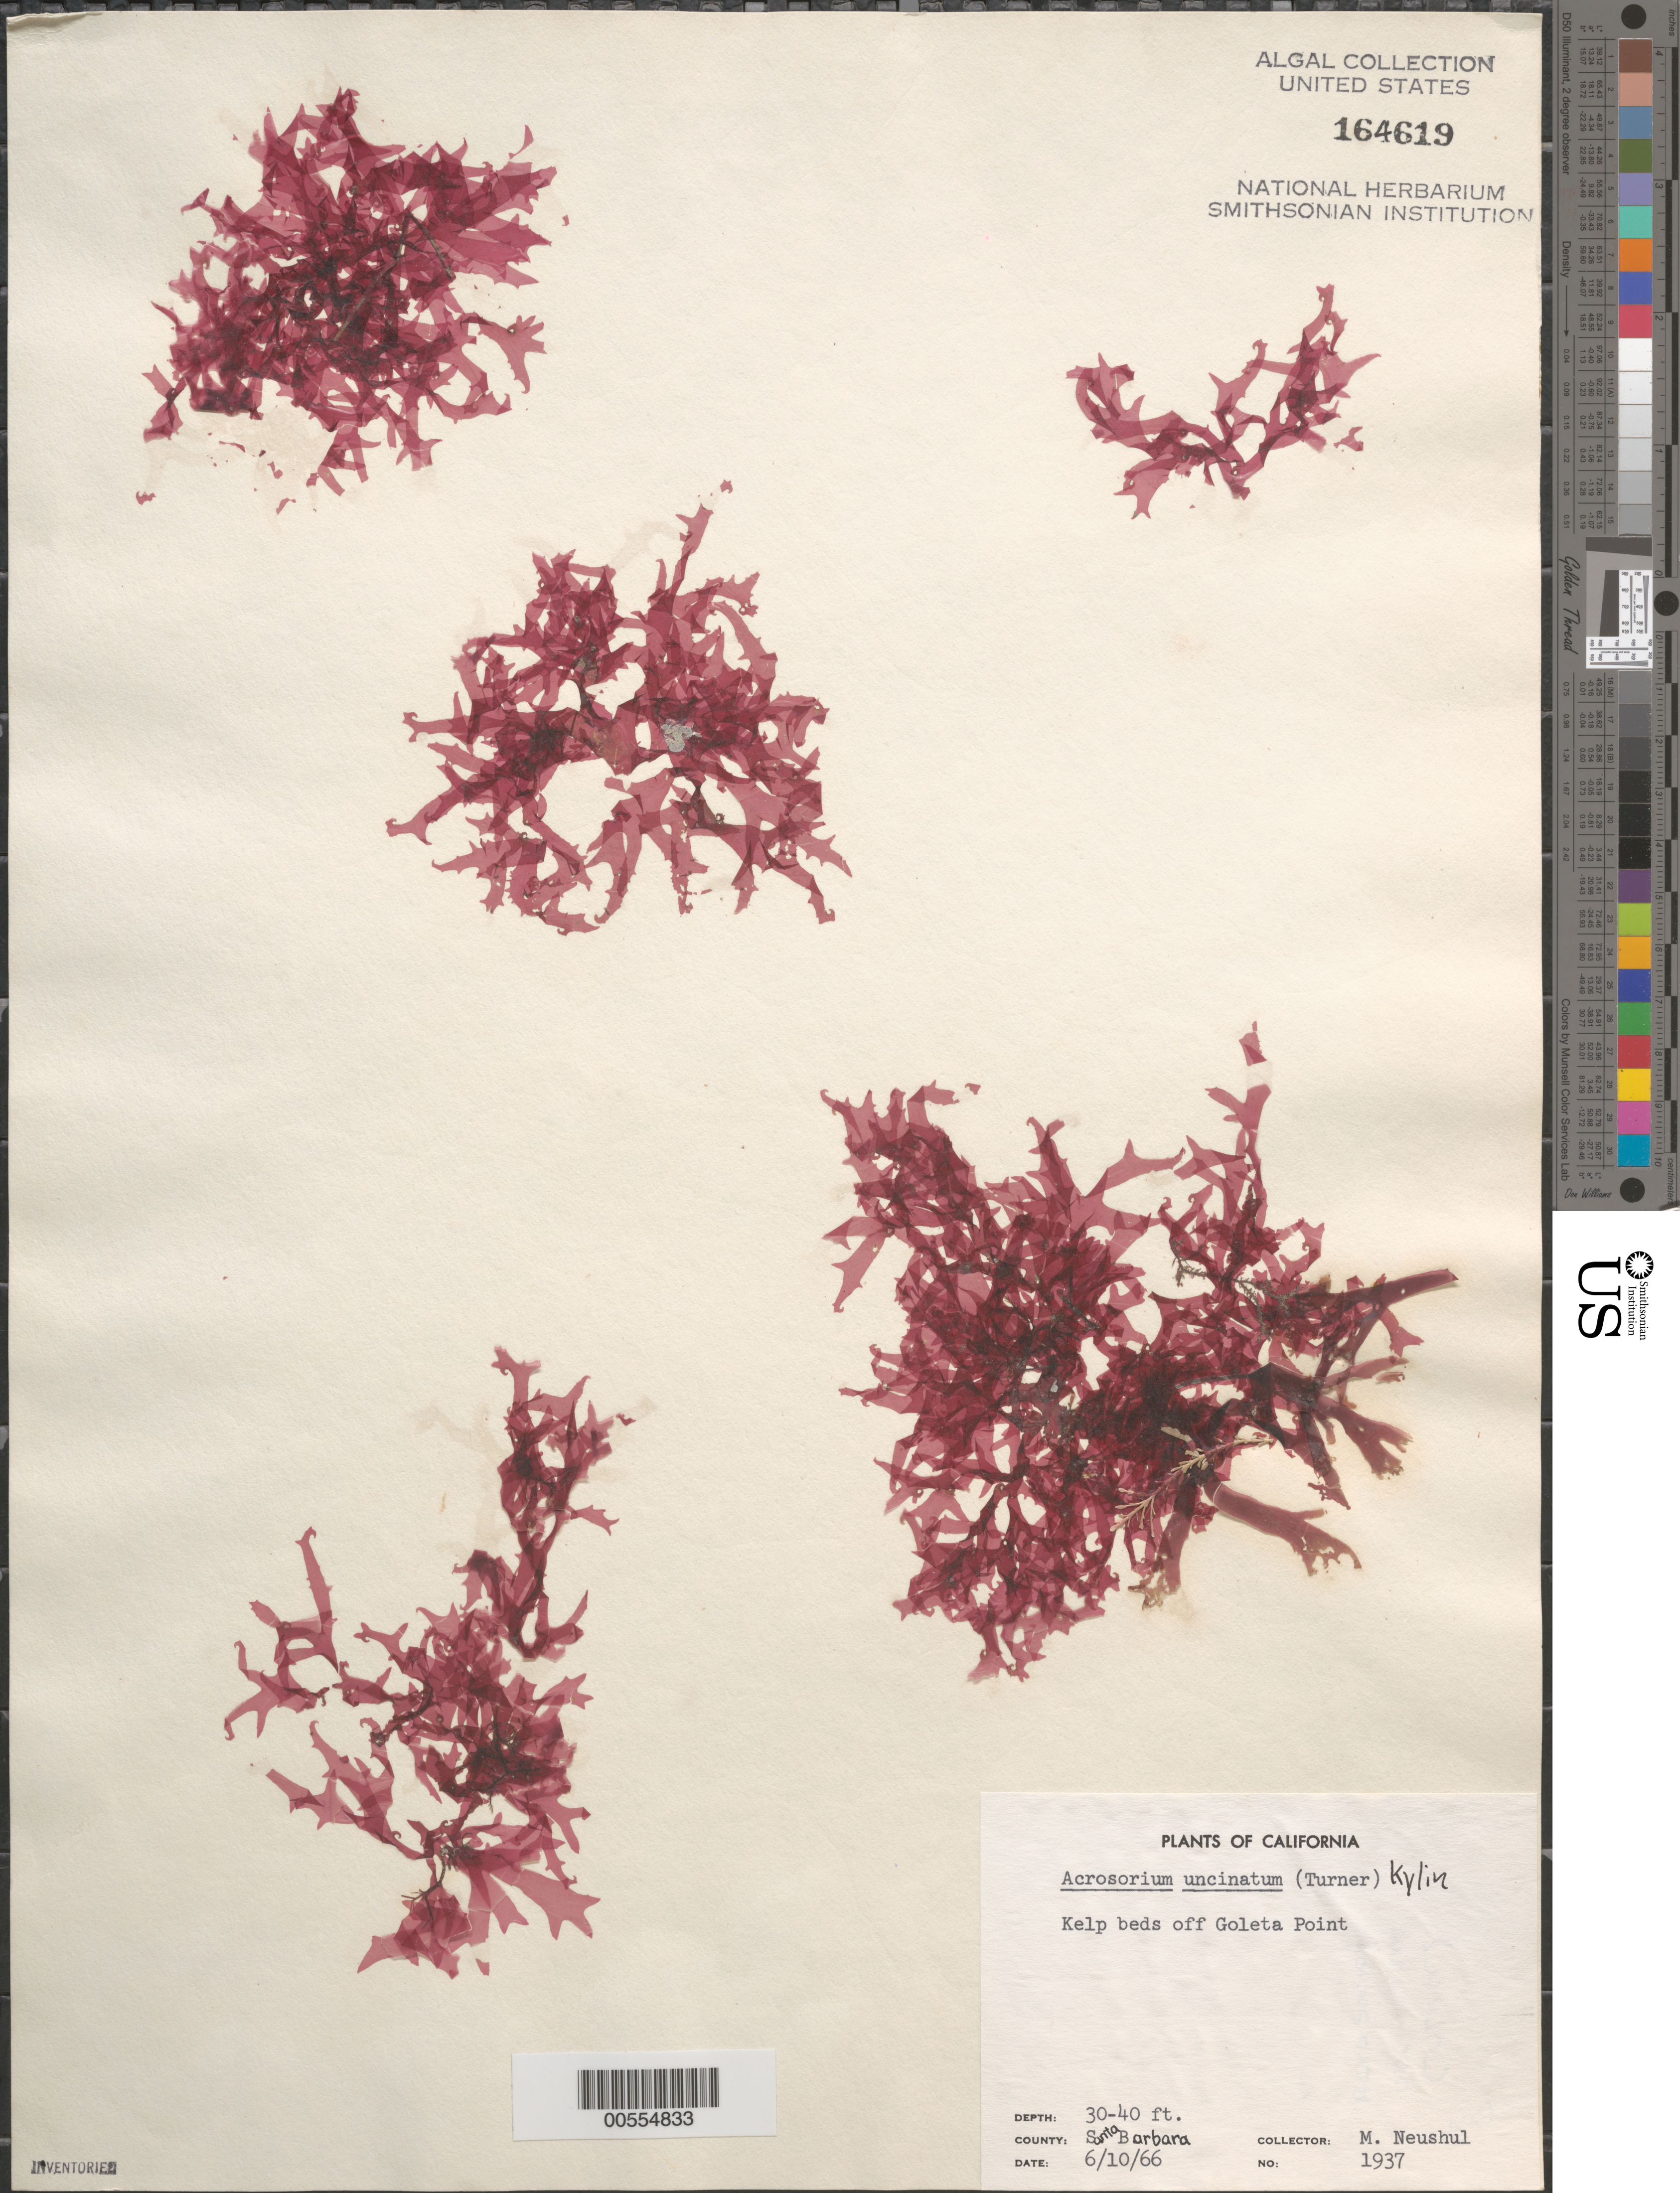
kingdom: Plantae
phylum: Rhodophyta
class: Florideophyceae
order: Ceramiales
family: Delesseriaceae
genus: Cryptopleura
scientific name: Cryptopleura ramosa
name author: (Huds.) L.M. Newton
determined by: Algae name updating Project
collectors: M. Neushul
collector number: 1937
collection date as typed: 10 Jun 1966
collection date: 1966-06-10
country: United States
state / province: California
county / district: Santa Barbara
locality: Off Goleta Point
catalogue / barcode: US 164619